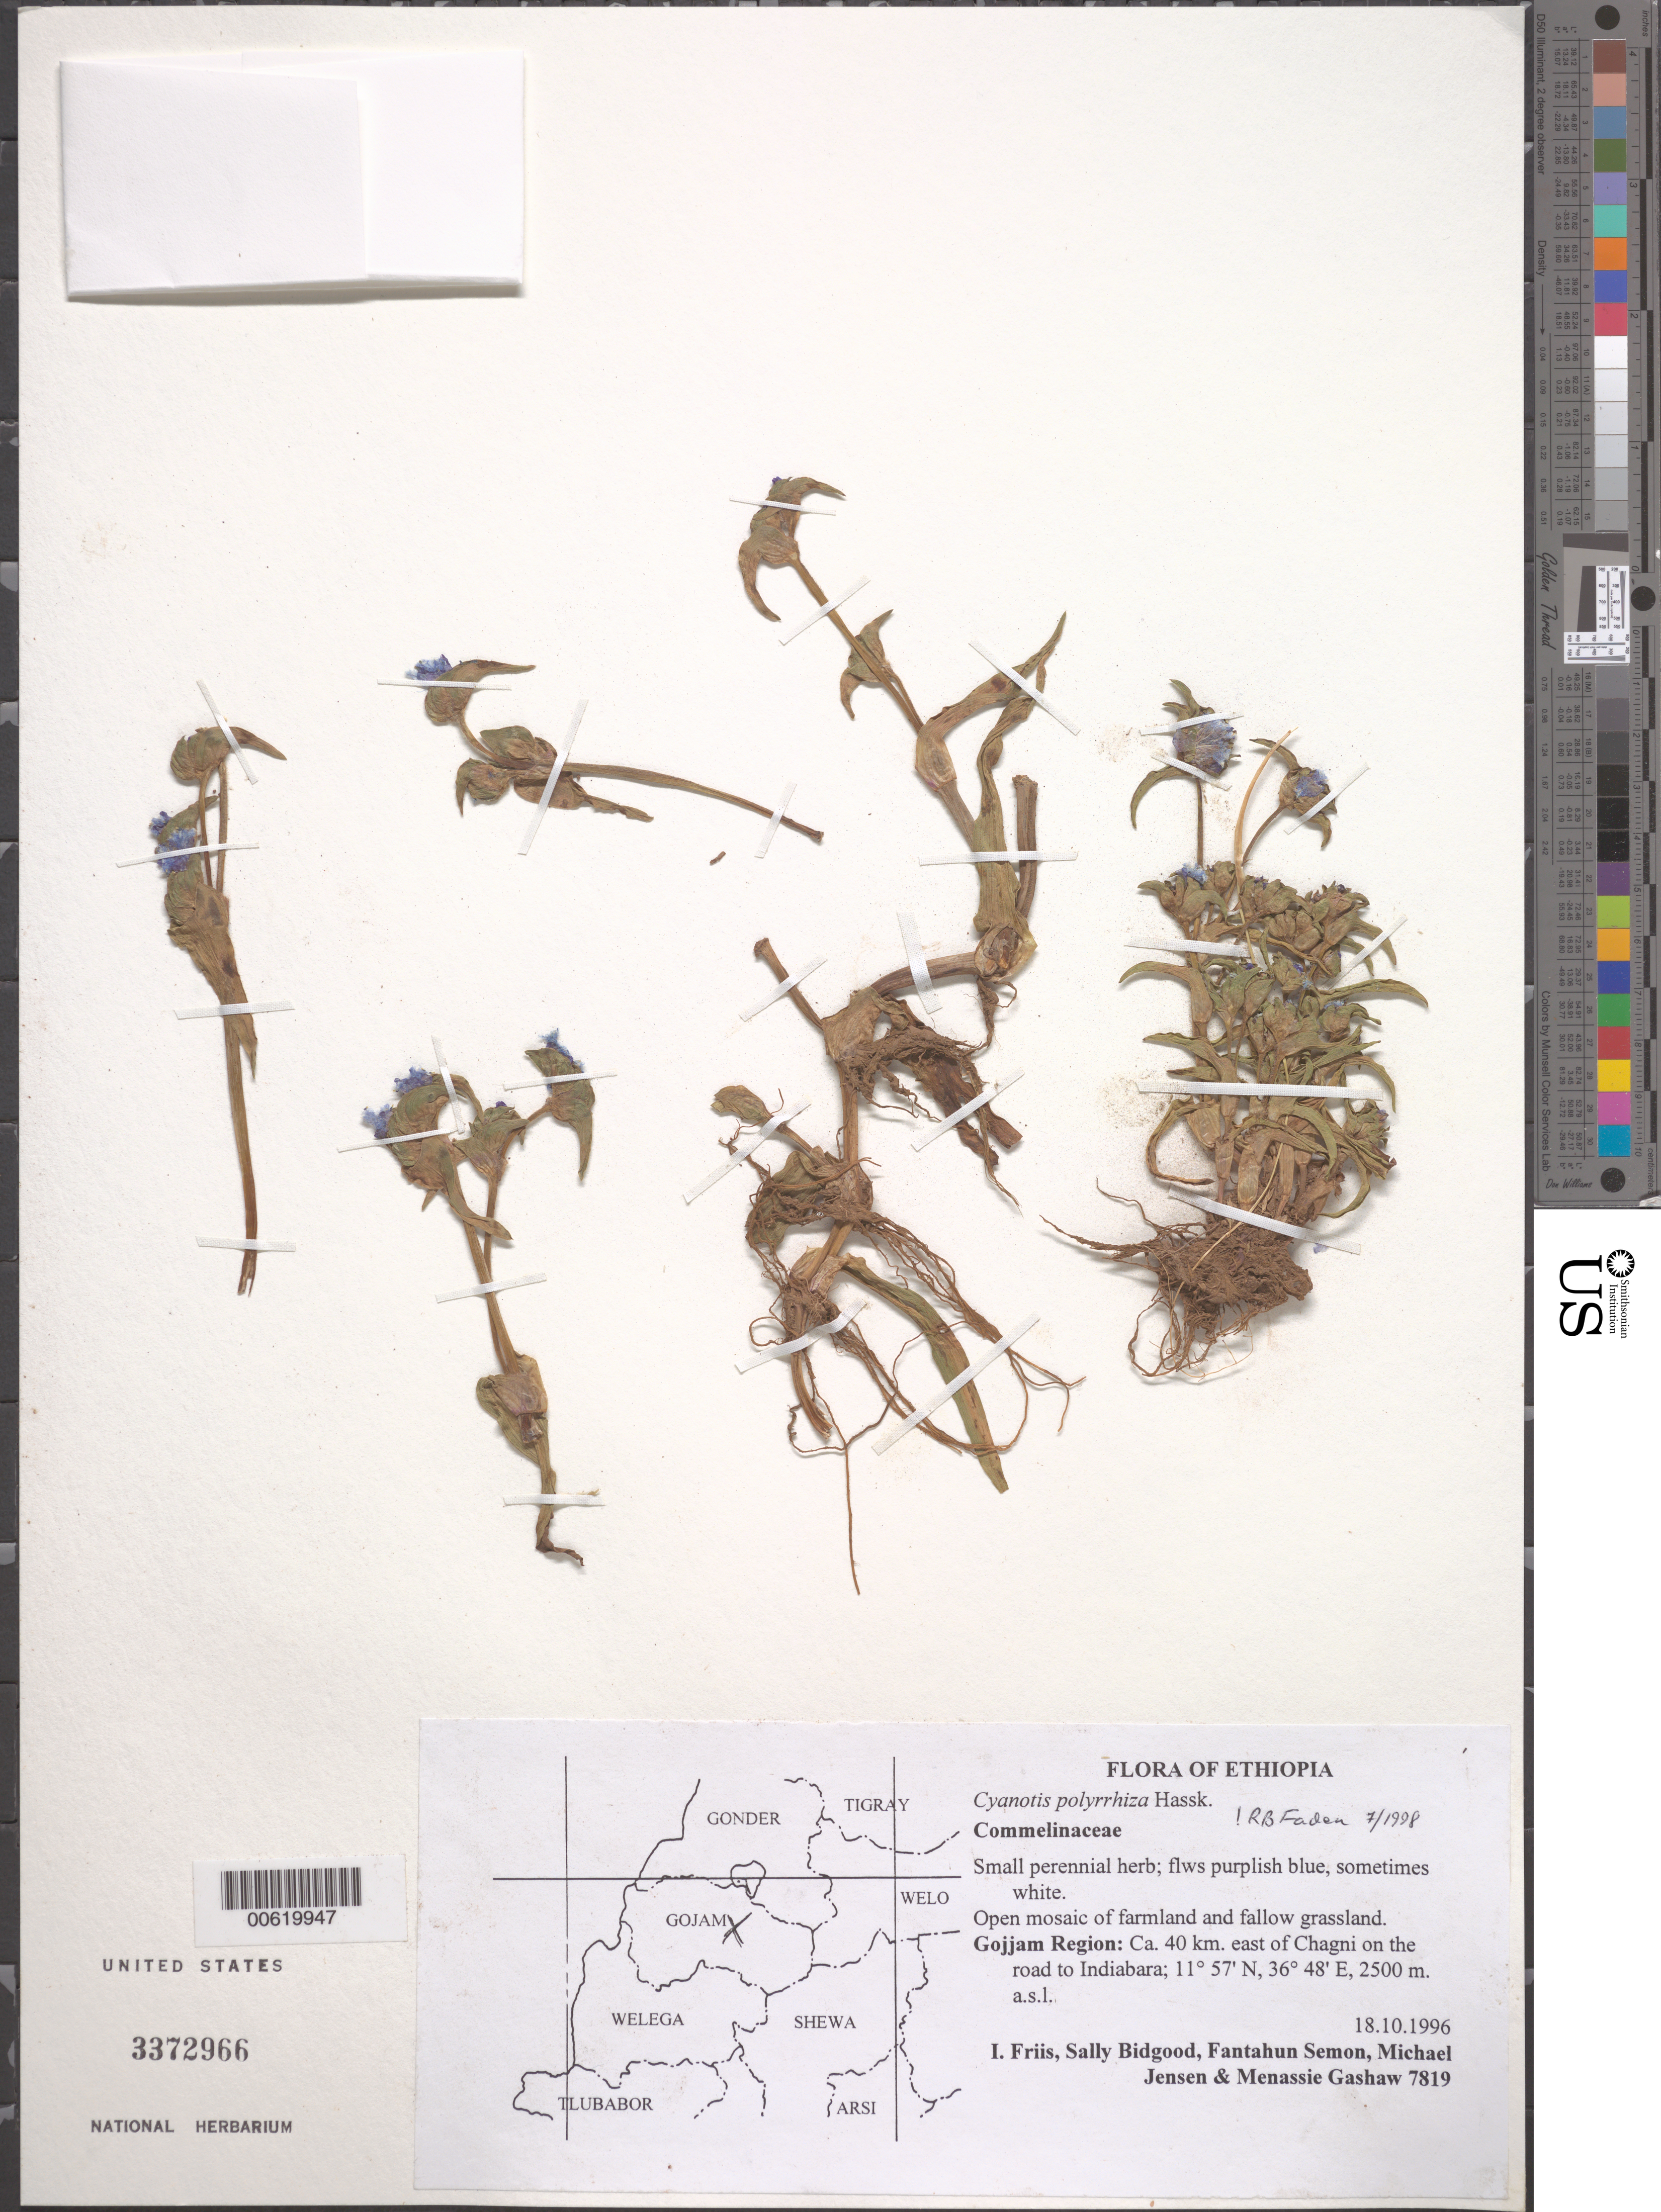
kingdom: Plantae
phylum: Tracheophyta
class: Liliopsida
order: Commelinales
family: Commelinaceae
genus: Cyanotis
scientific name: Cyanotis polyrrhiza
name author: Hochst. ex Hassk.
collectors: I. Friis, S. Bidgood, F. Semon, M. Jensen & M. Gashaw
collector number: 7819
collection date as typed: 18 Oct 1996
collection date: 1996-10-18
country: Ethiopia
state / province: Amhara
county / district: Gojjam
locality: Gojjam reg, e of chagni on the road to indiabara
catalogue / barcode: US 3372966